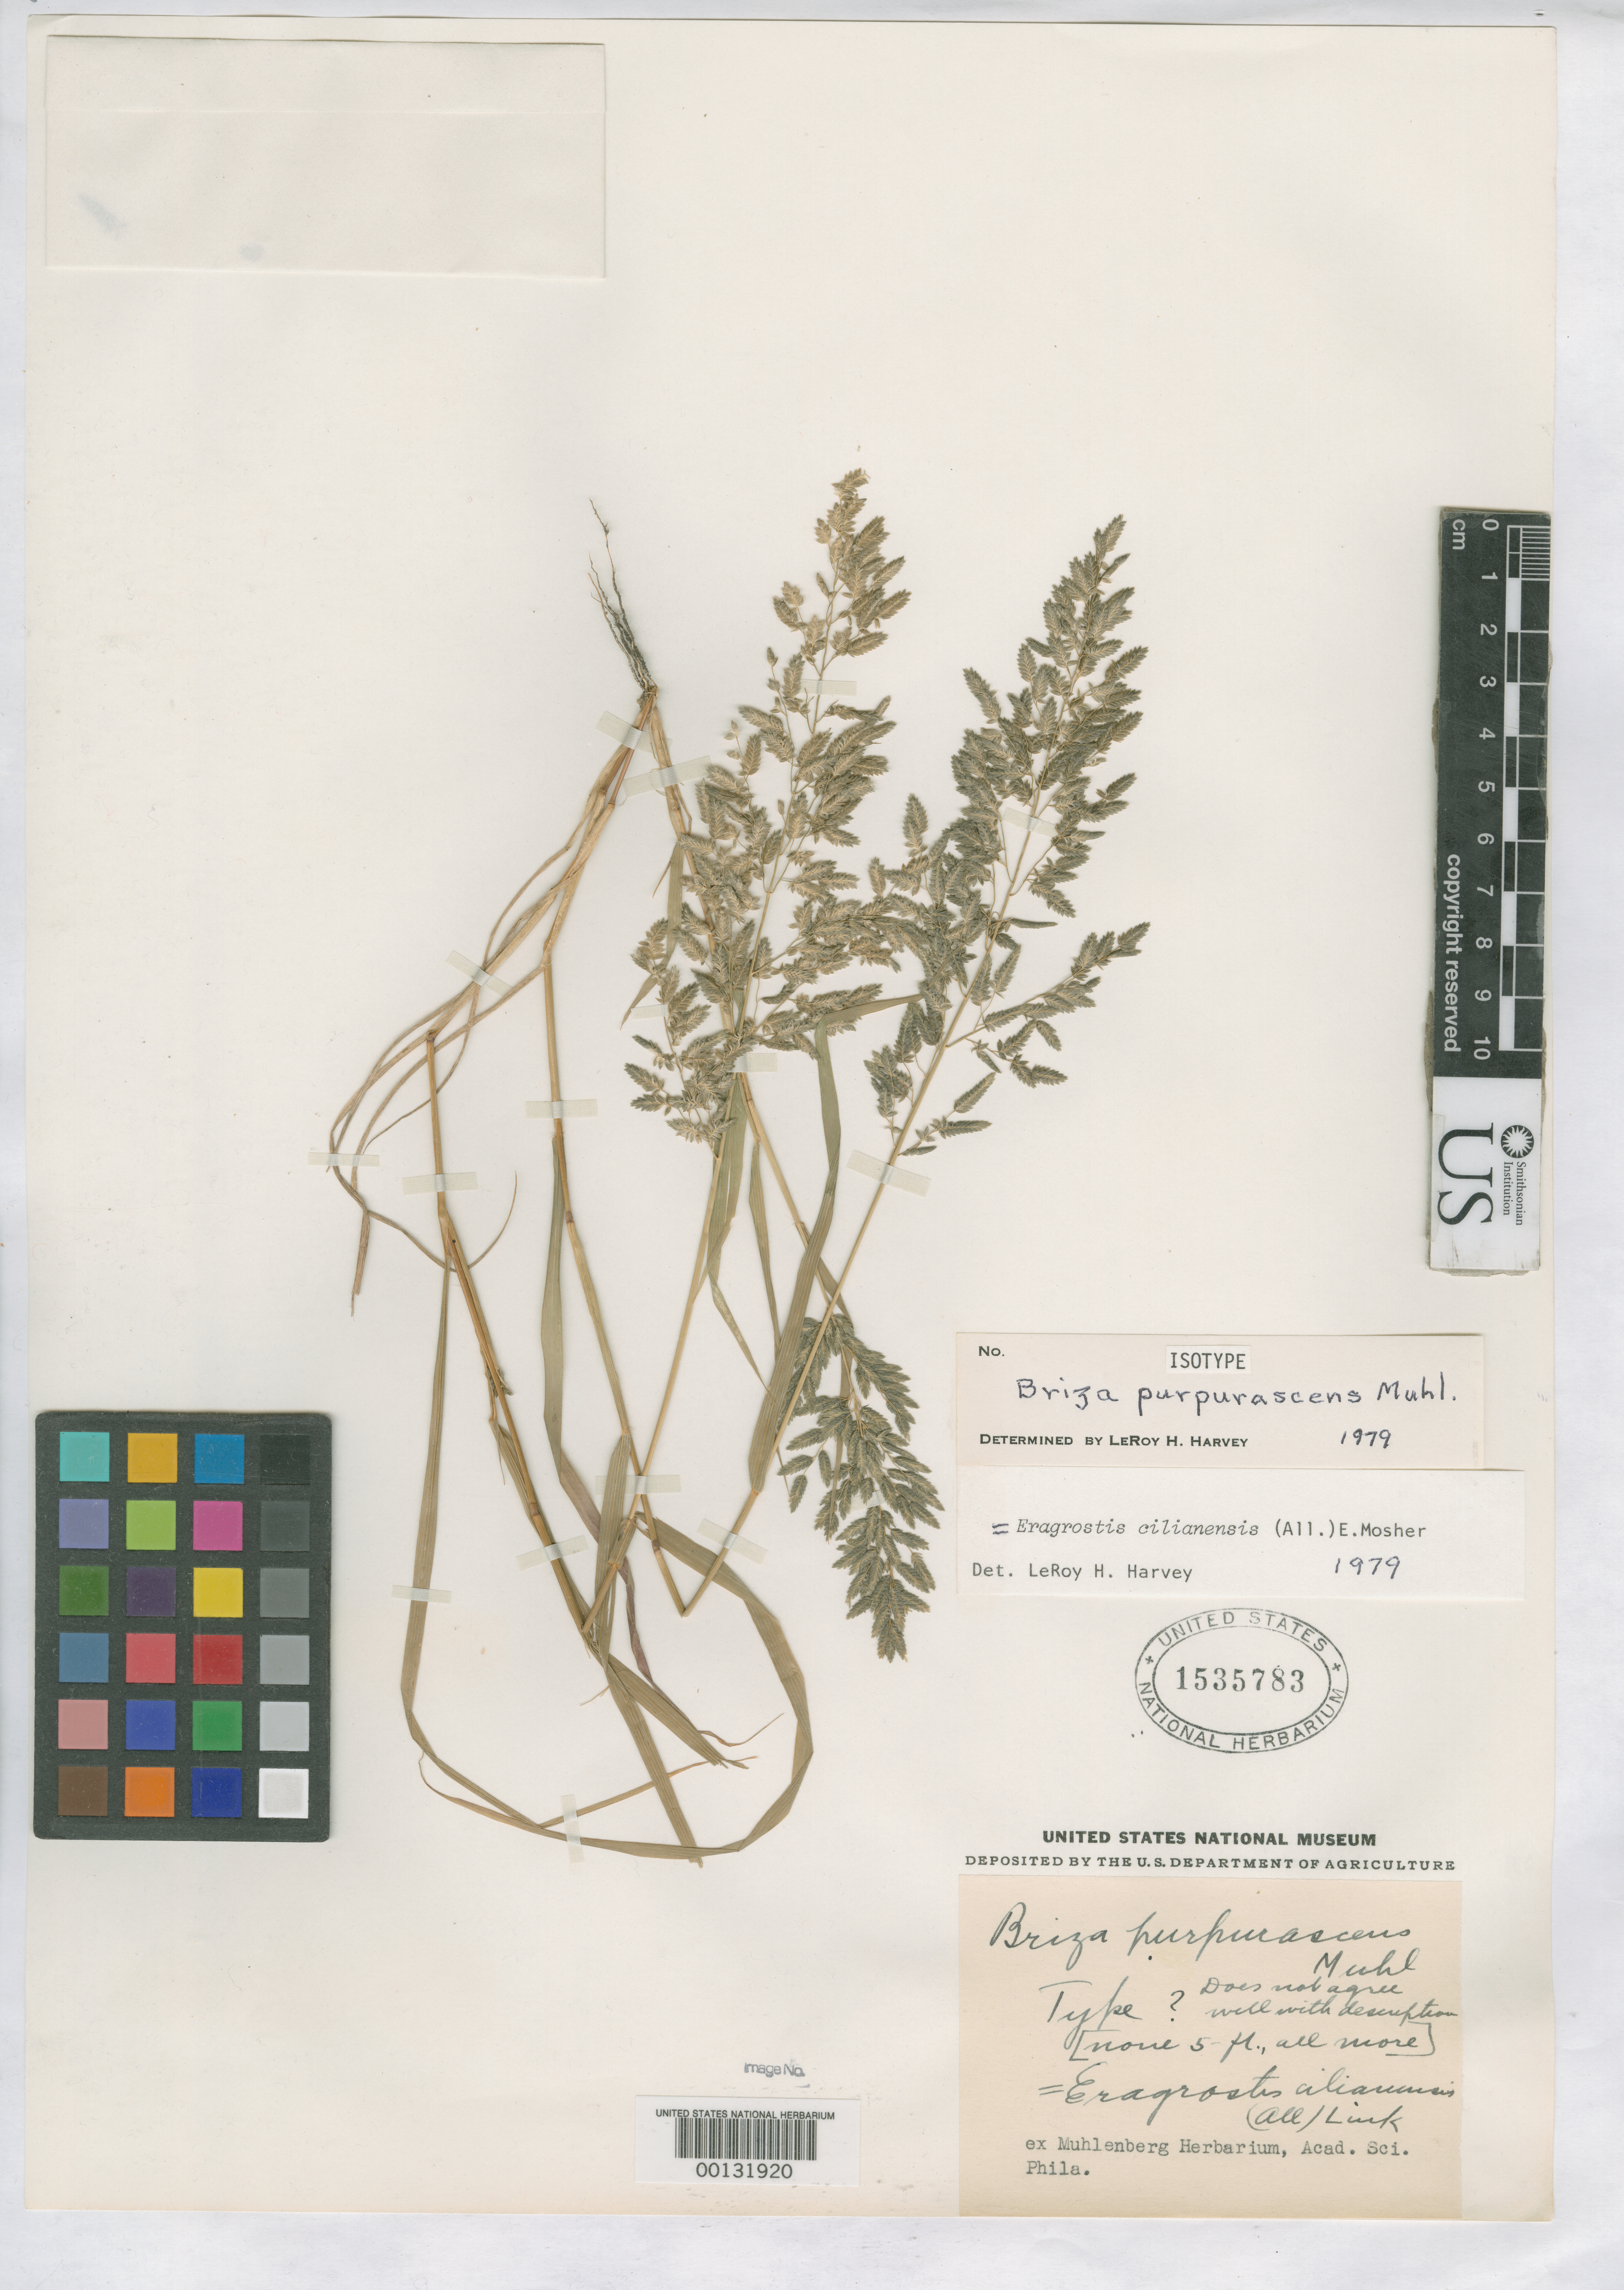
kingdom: Plantae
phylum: Tracheophyta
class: Liliopsida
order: Poales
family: Poaceae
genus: Briza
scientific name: Briza purpurascens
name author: Muhl.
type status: Isotype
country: United States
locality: Carolina.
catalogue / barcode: US 1535783